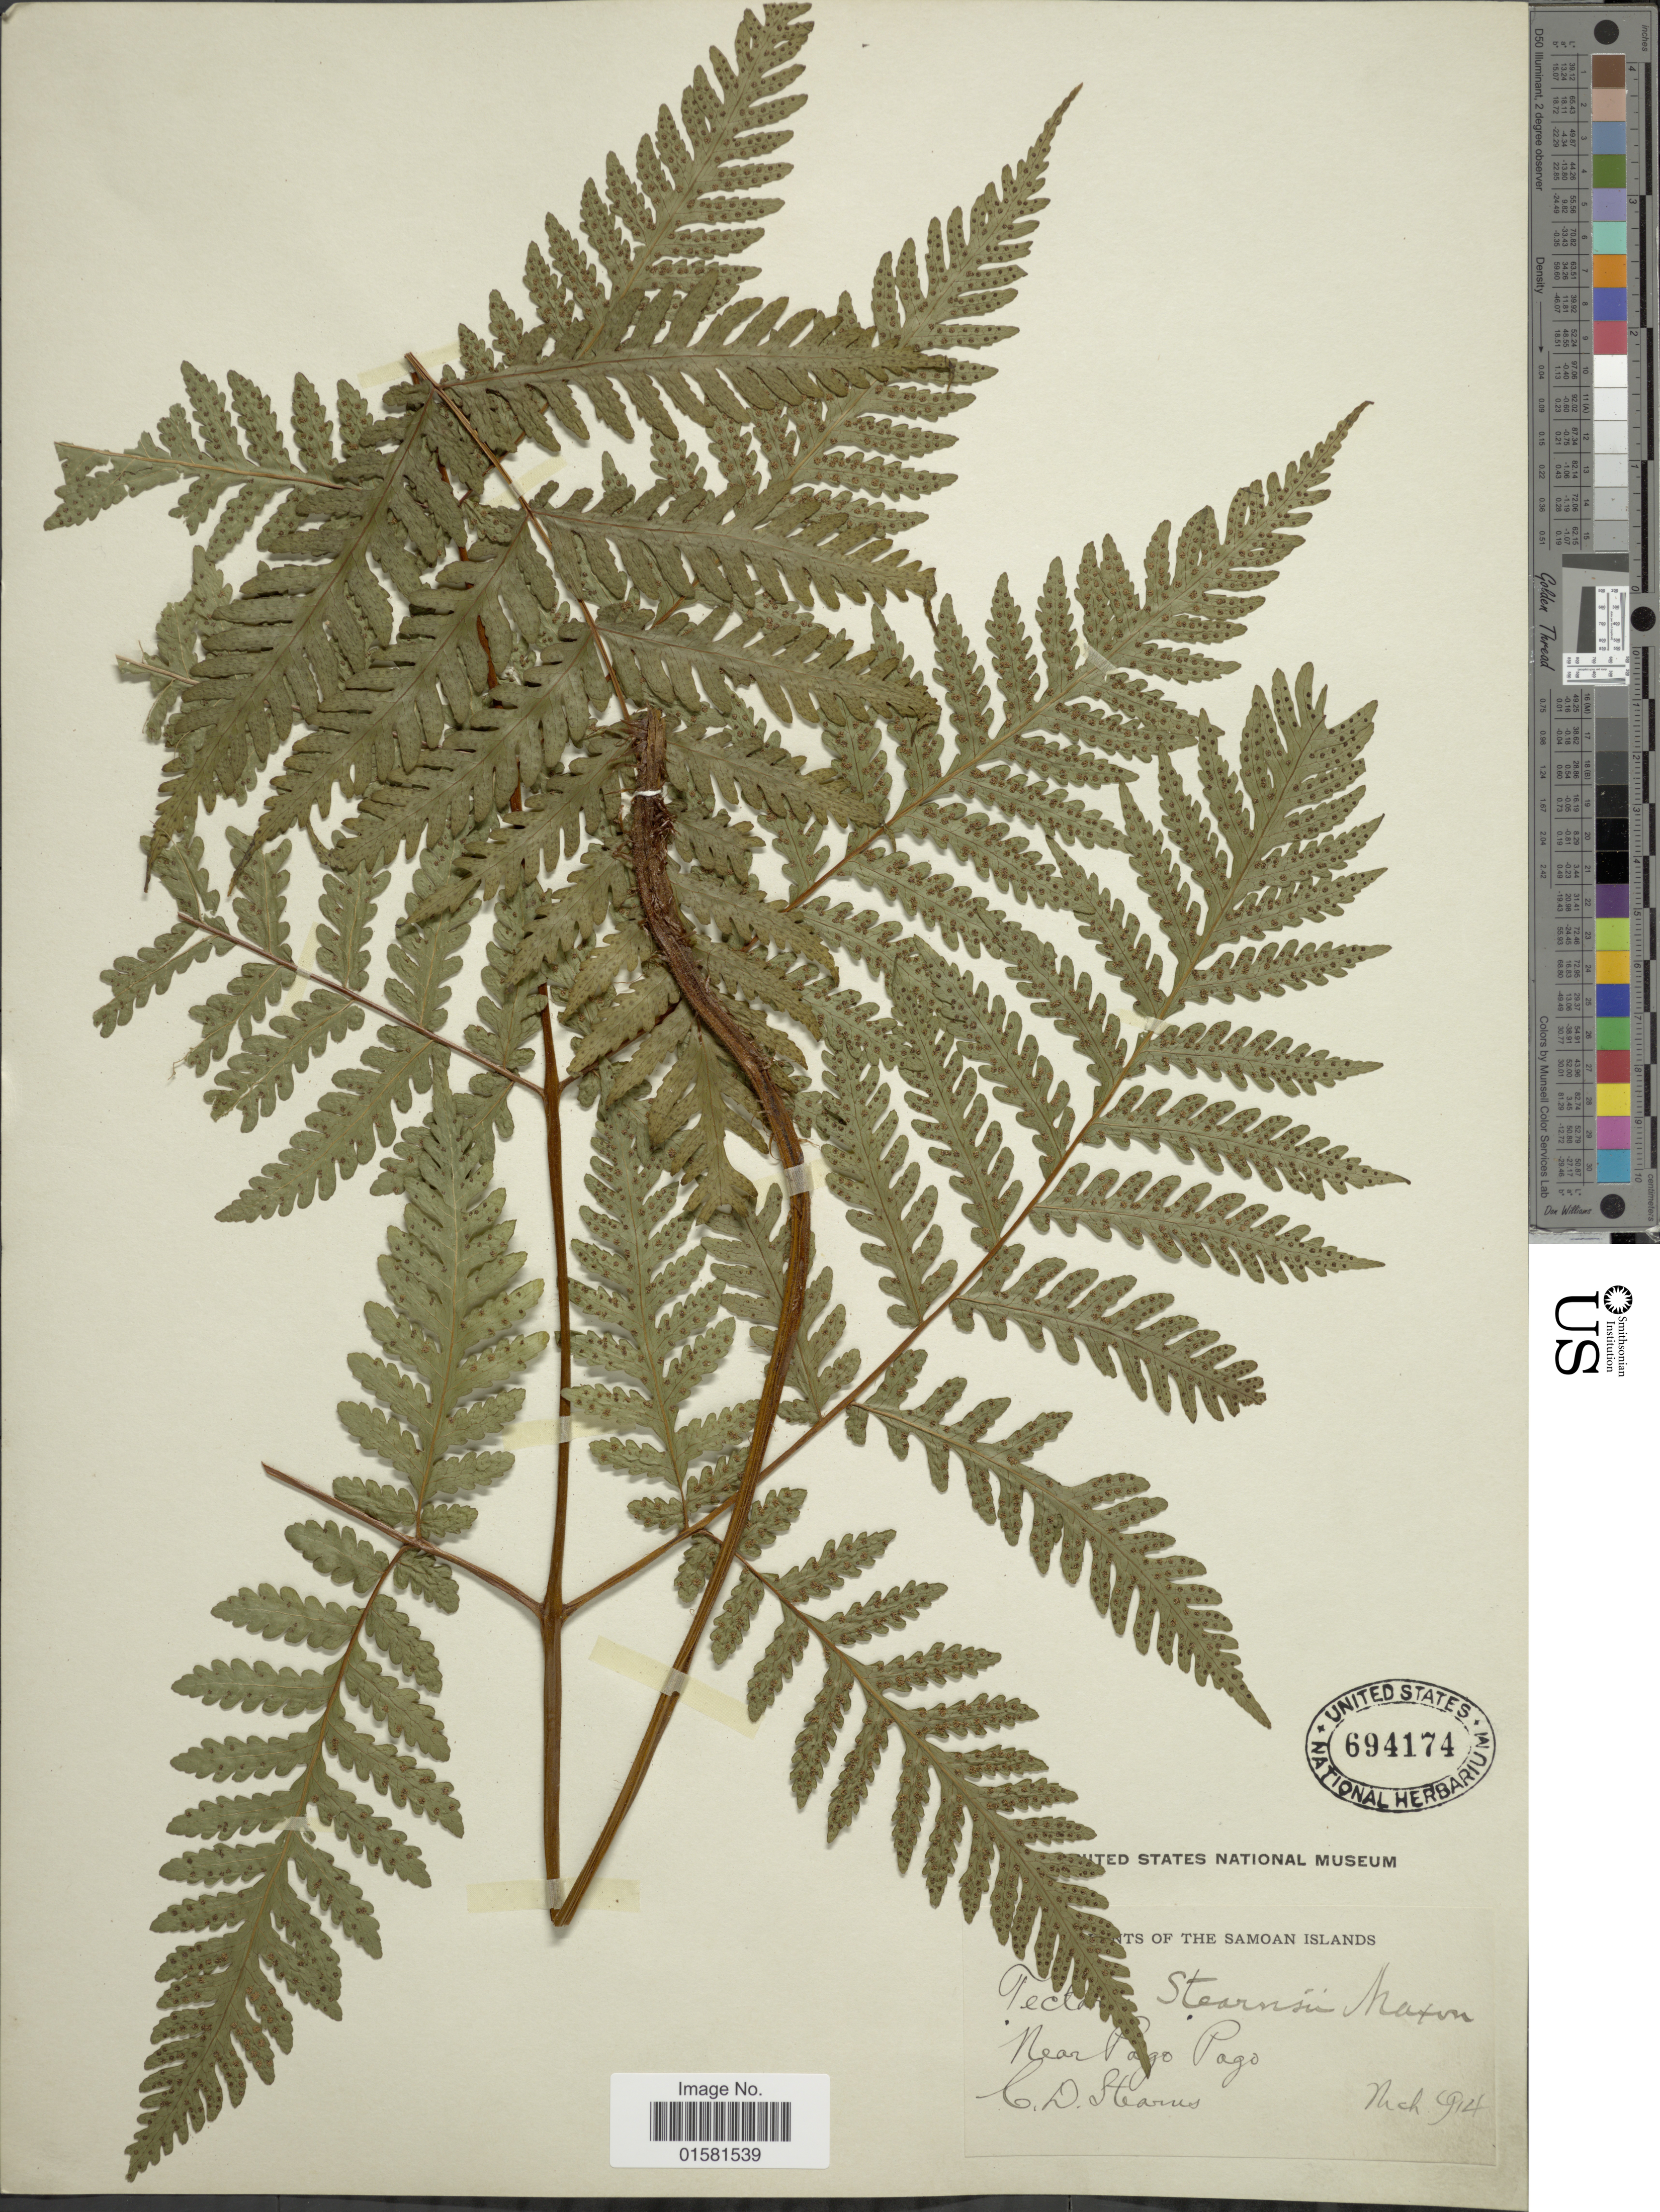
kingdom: Plantae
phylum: Tracheophyta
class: Polypodiopsida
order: Polypodiales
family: Tectariaceae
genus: Tectaria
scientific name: Tectaria stearnsii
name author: Maxon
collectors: C. Stearns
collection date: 1914-03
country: American Samoa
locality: Samoan Islands, near Pago Pago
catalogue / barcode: US 694174